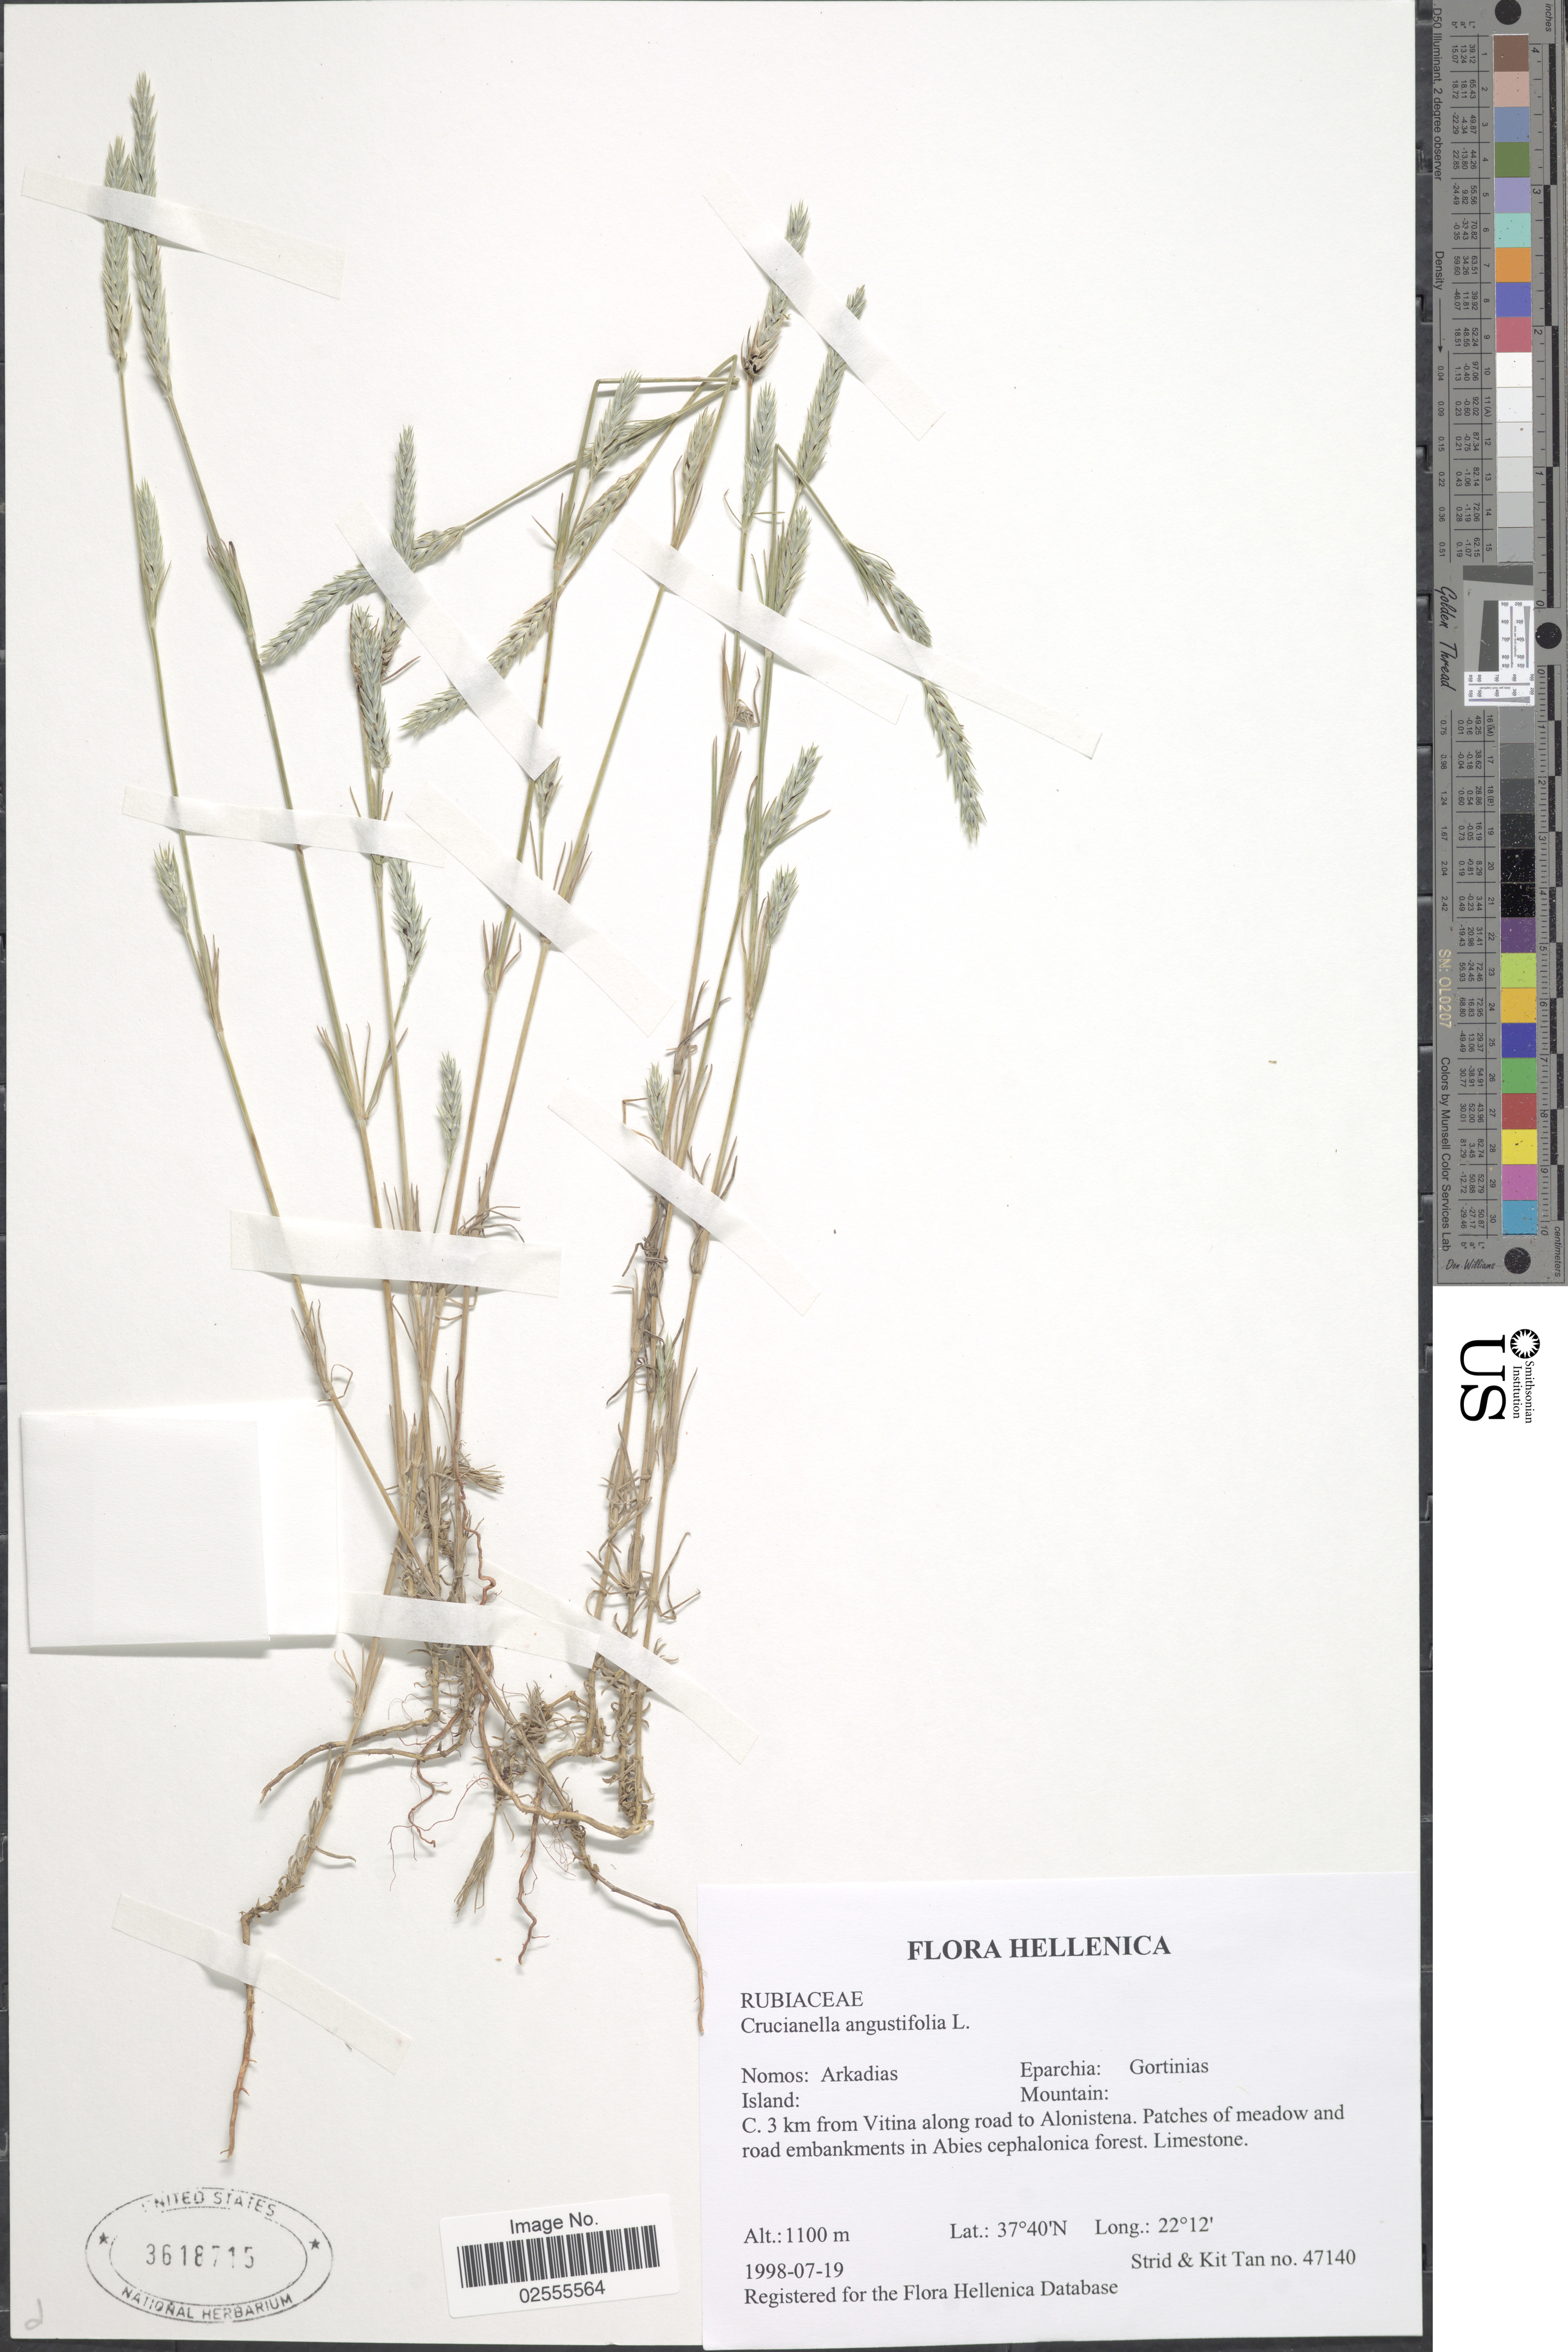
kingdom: Plantae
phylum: Tracheophyta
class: Magnoliopsida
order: Gentianales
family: Rubiaceae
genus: Crucianella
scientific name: Crucianella angustifolia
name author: L.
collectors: A. Strid & K. Tan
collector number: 47140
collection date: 1998-07-19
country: Greece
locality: Hellenica. Nomos: Arkadias. Eparchia: Gortinias. C. 3 km from Vitina along road to Alonistena.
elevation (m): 1100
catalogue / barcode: US 3618715